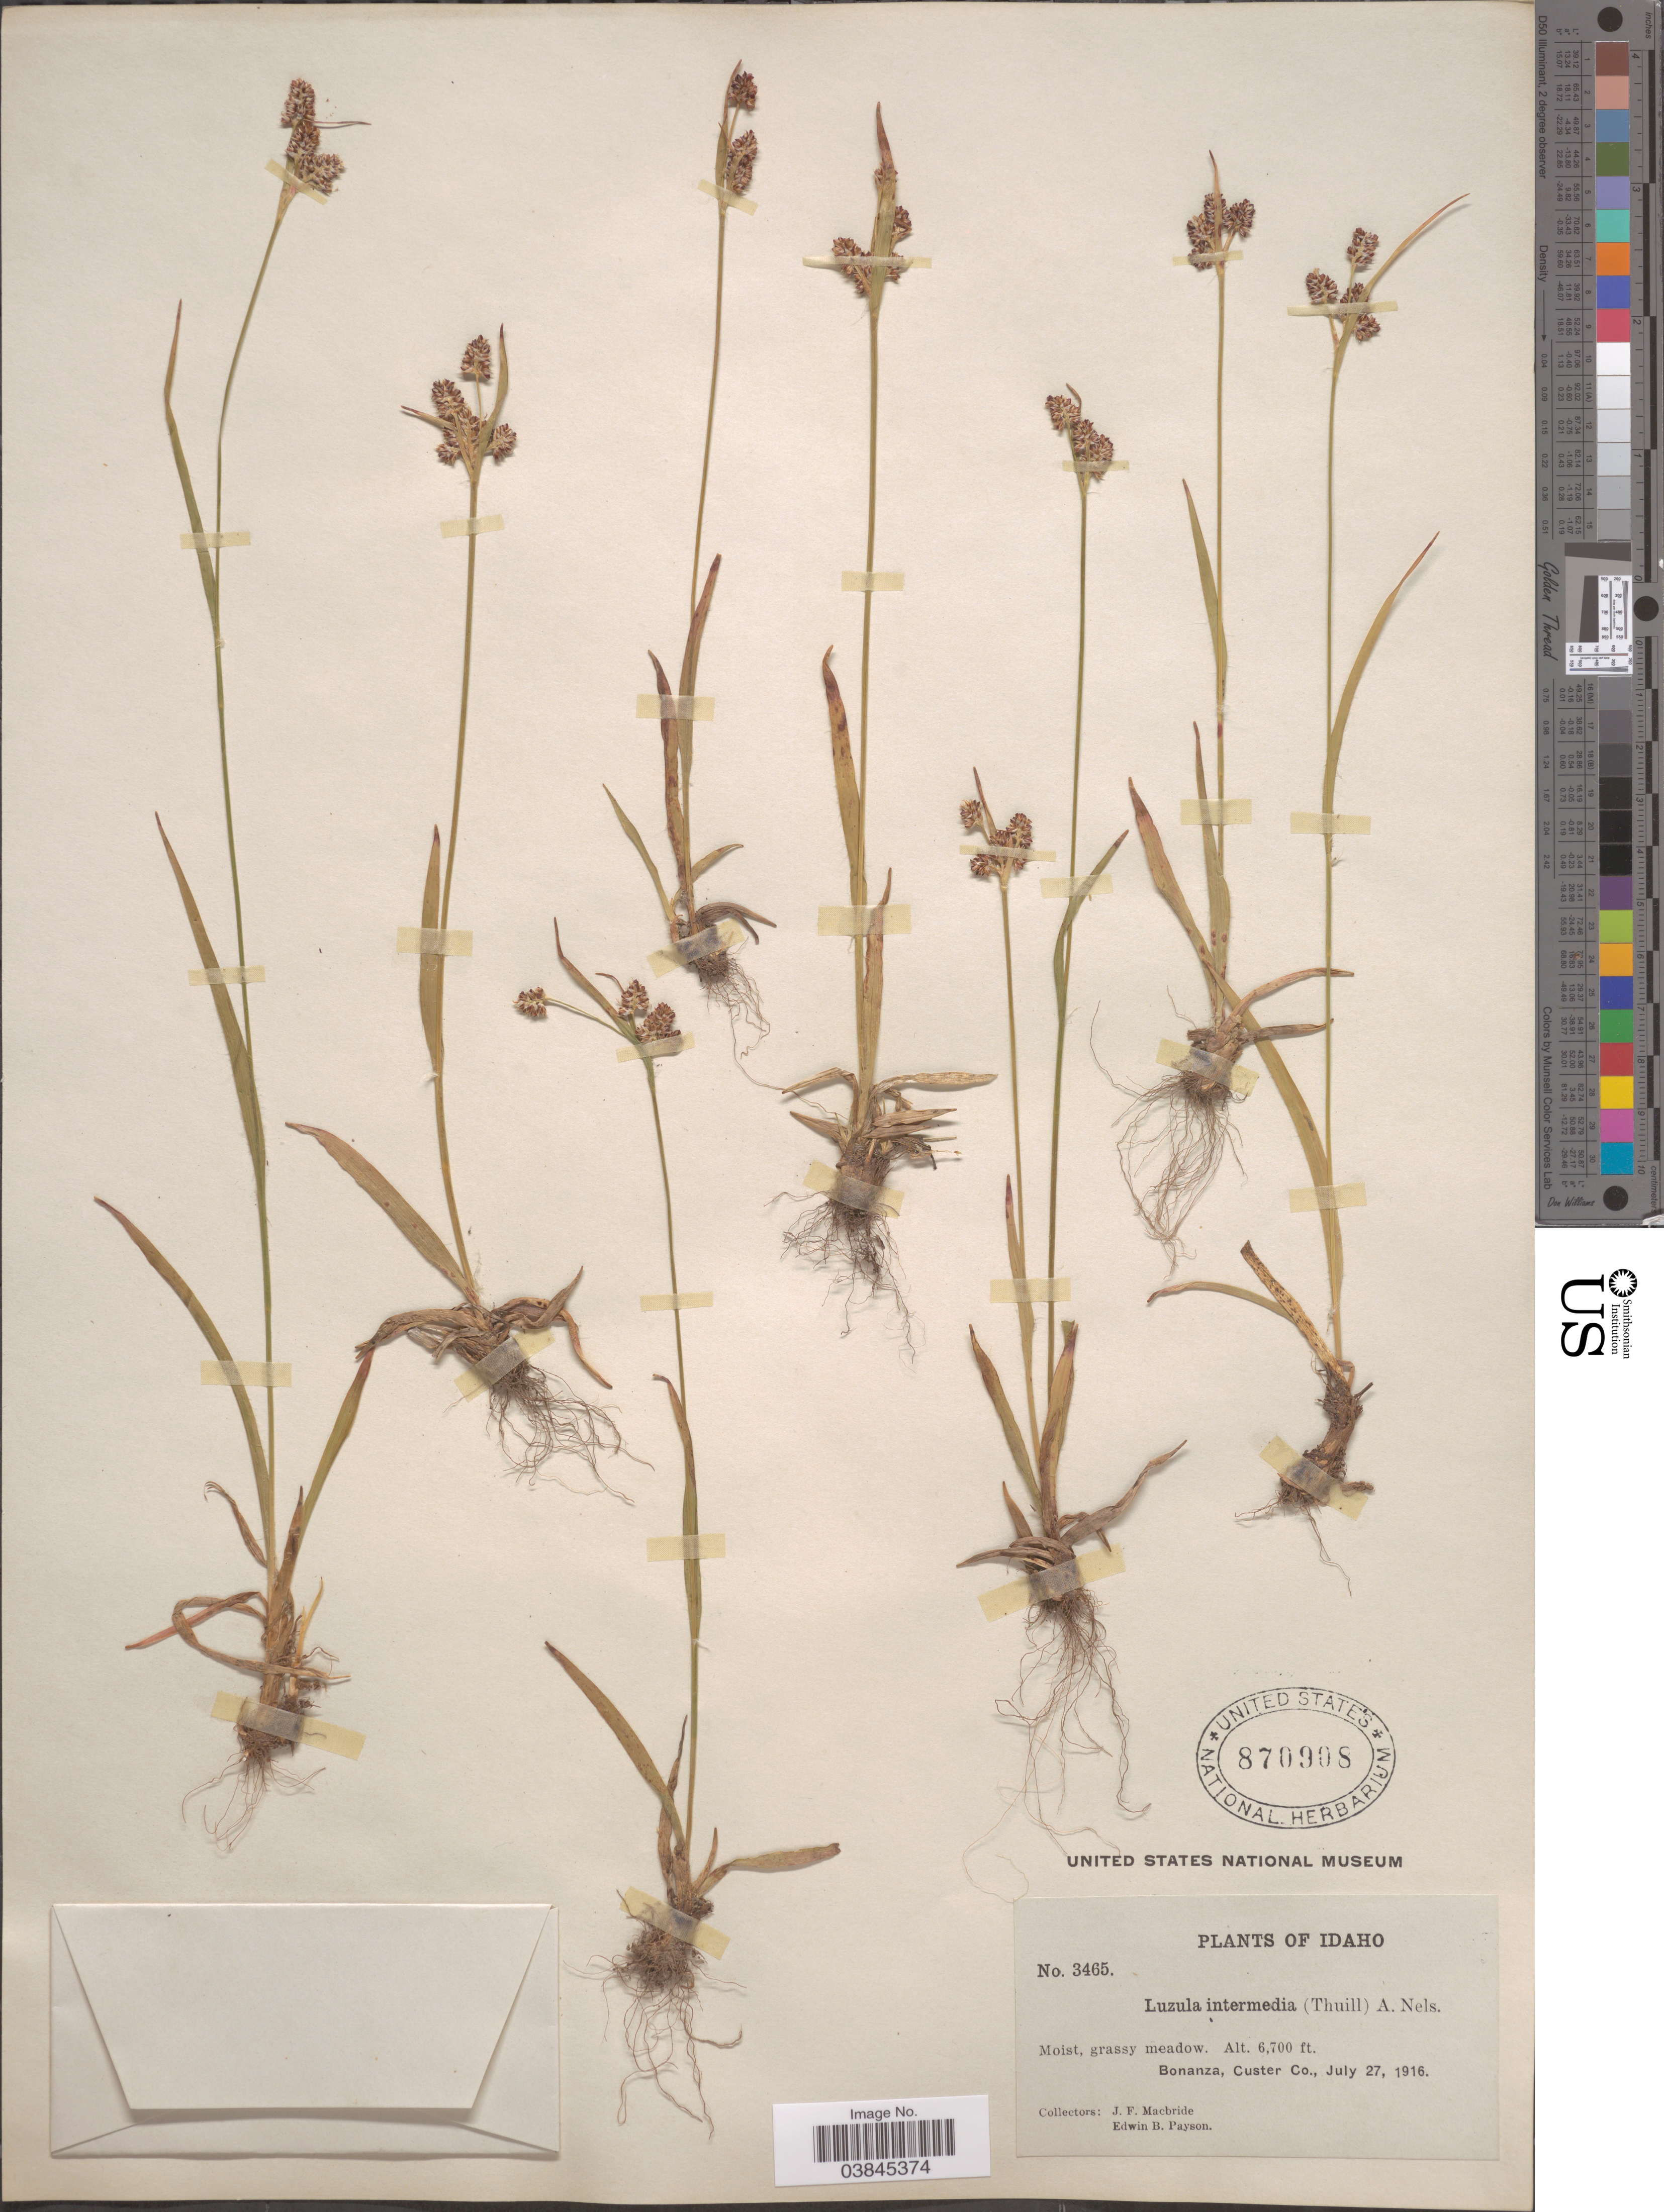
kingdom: Plantae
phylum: Tracheophyta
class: Liliopsida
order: Poales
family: Juncaceae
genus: Luzula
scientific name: Luzula campestris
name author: (L.) DC.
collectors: J. F. Macbride & E. B. Payson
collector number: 3465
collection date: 1916-07-27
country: United States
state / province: Idaho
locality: Bonanza, Custer Co.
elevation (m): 2042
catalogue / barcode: US 870908